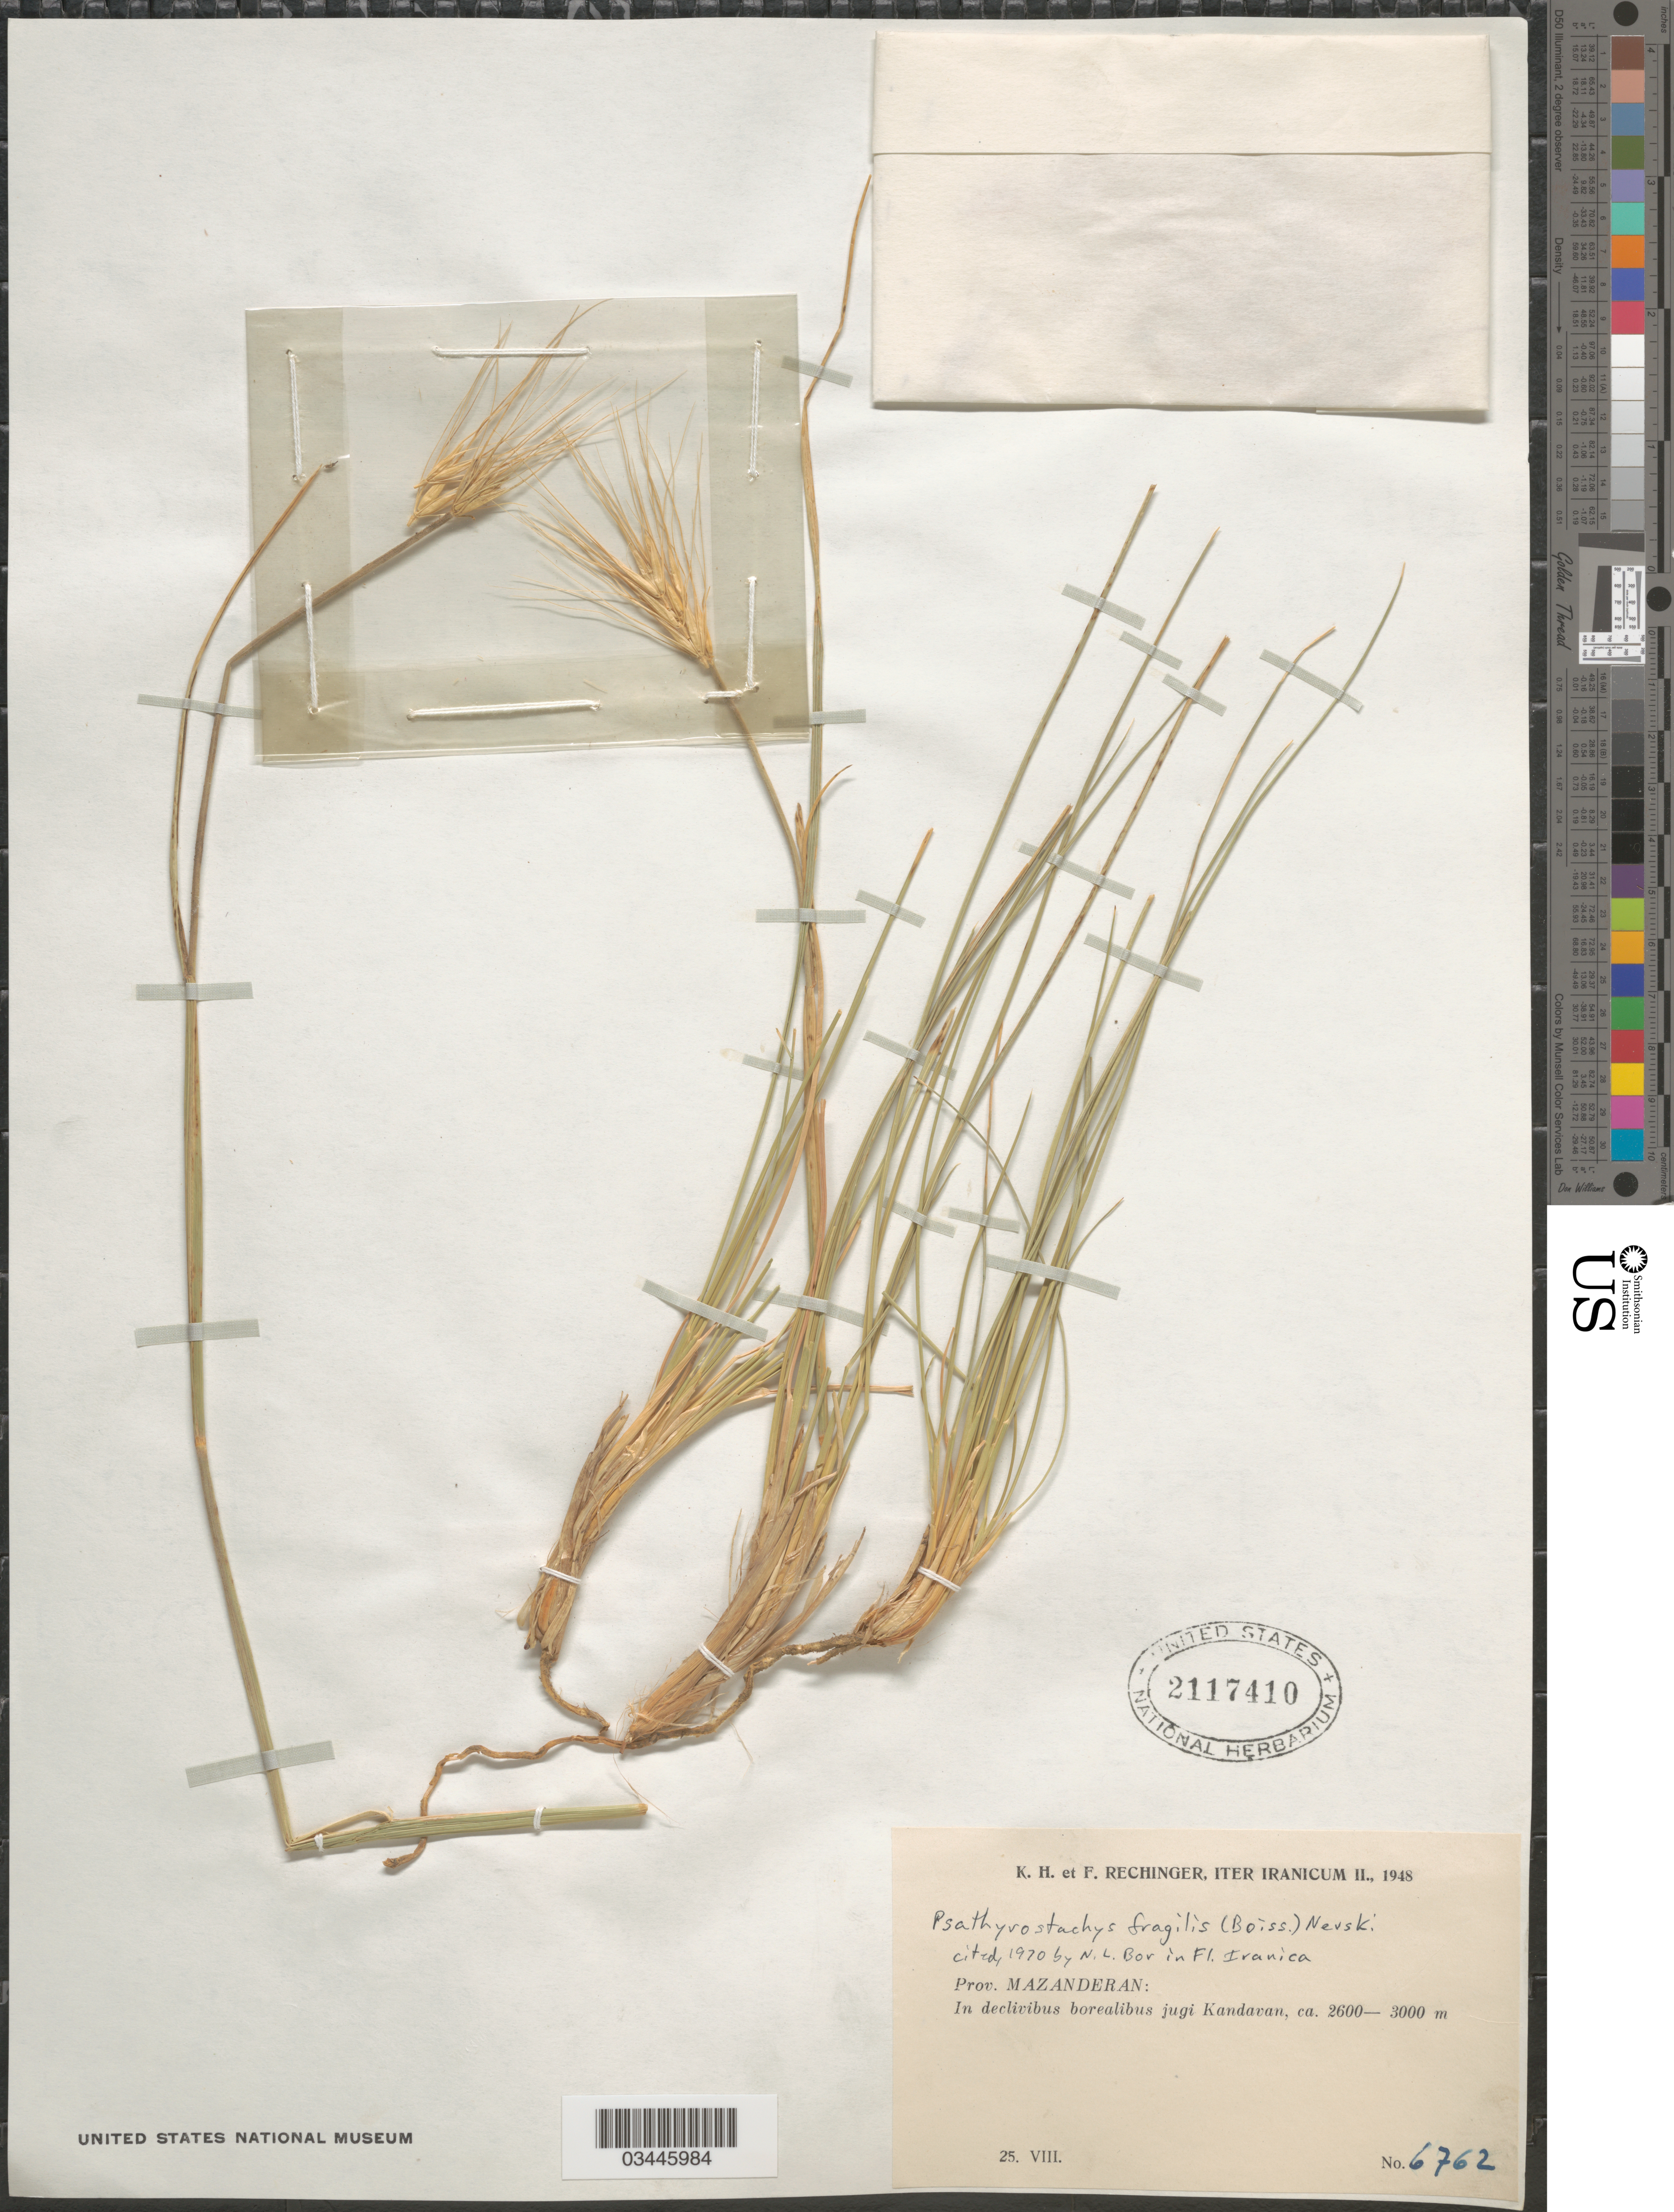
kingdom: Plantae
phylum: Tracheophyta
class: Liliopsida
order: Poales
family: Poaceae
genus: Psathyrostachys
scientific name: Psathyrostachys fragilis subsp. fragilis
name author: (Boiss.) Nevski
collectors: K. H. Rechinger & F. Rechinger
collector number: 6762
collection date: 1948-08-25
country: Iran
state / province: Mazandaran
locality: Iter Iranicum II., 1948. Prov. Mazanderan: In declivibus borealibus jugi Kandavan.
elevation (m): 2600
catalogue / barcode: US 2117410